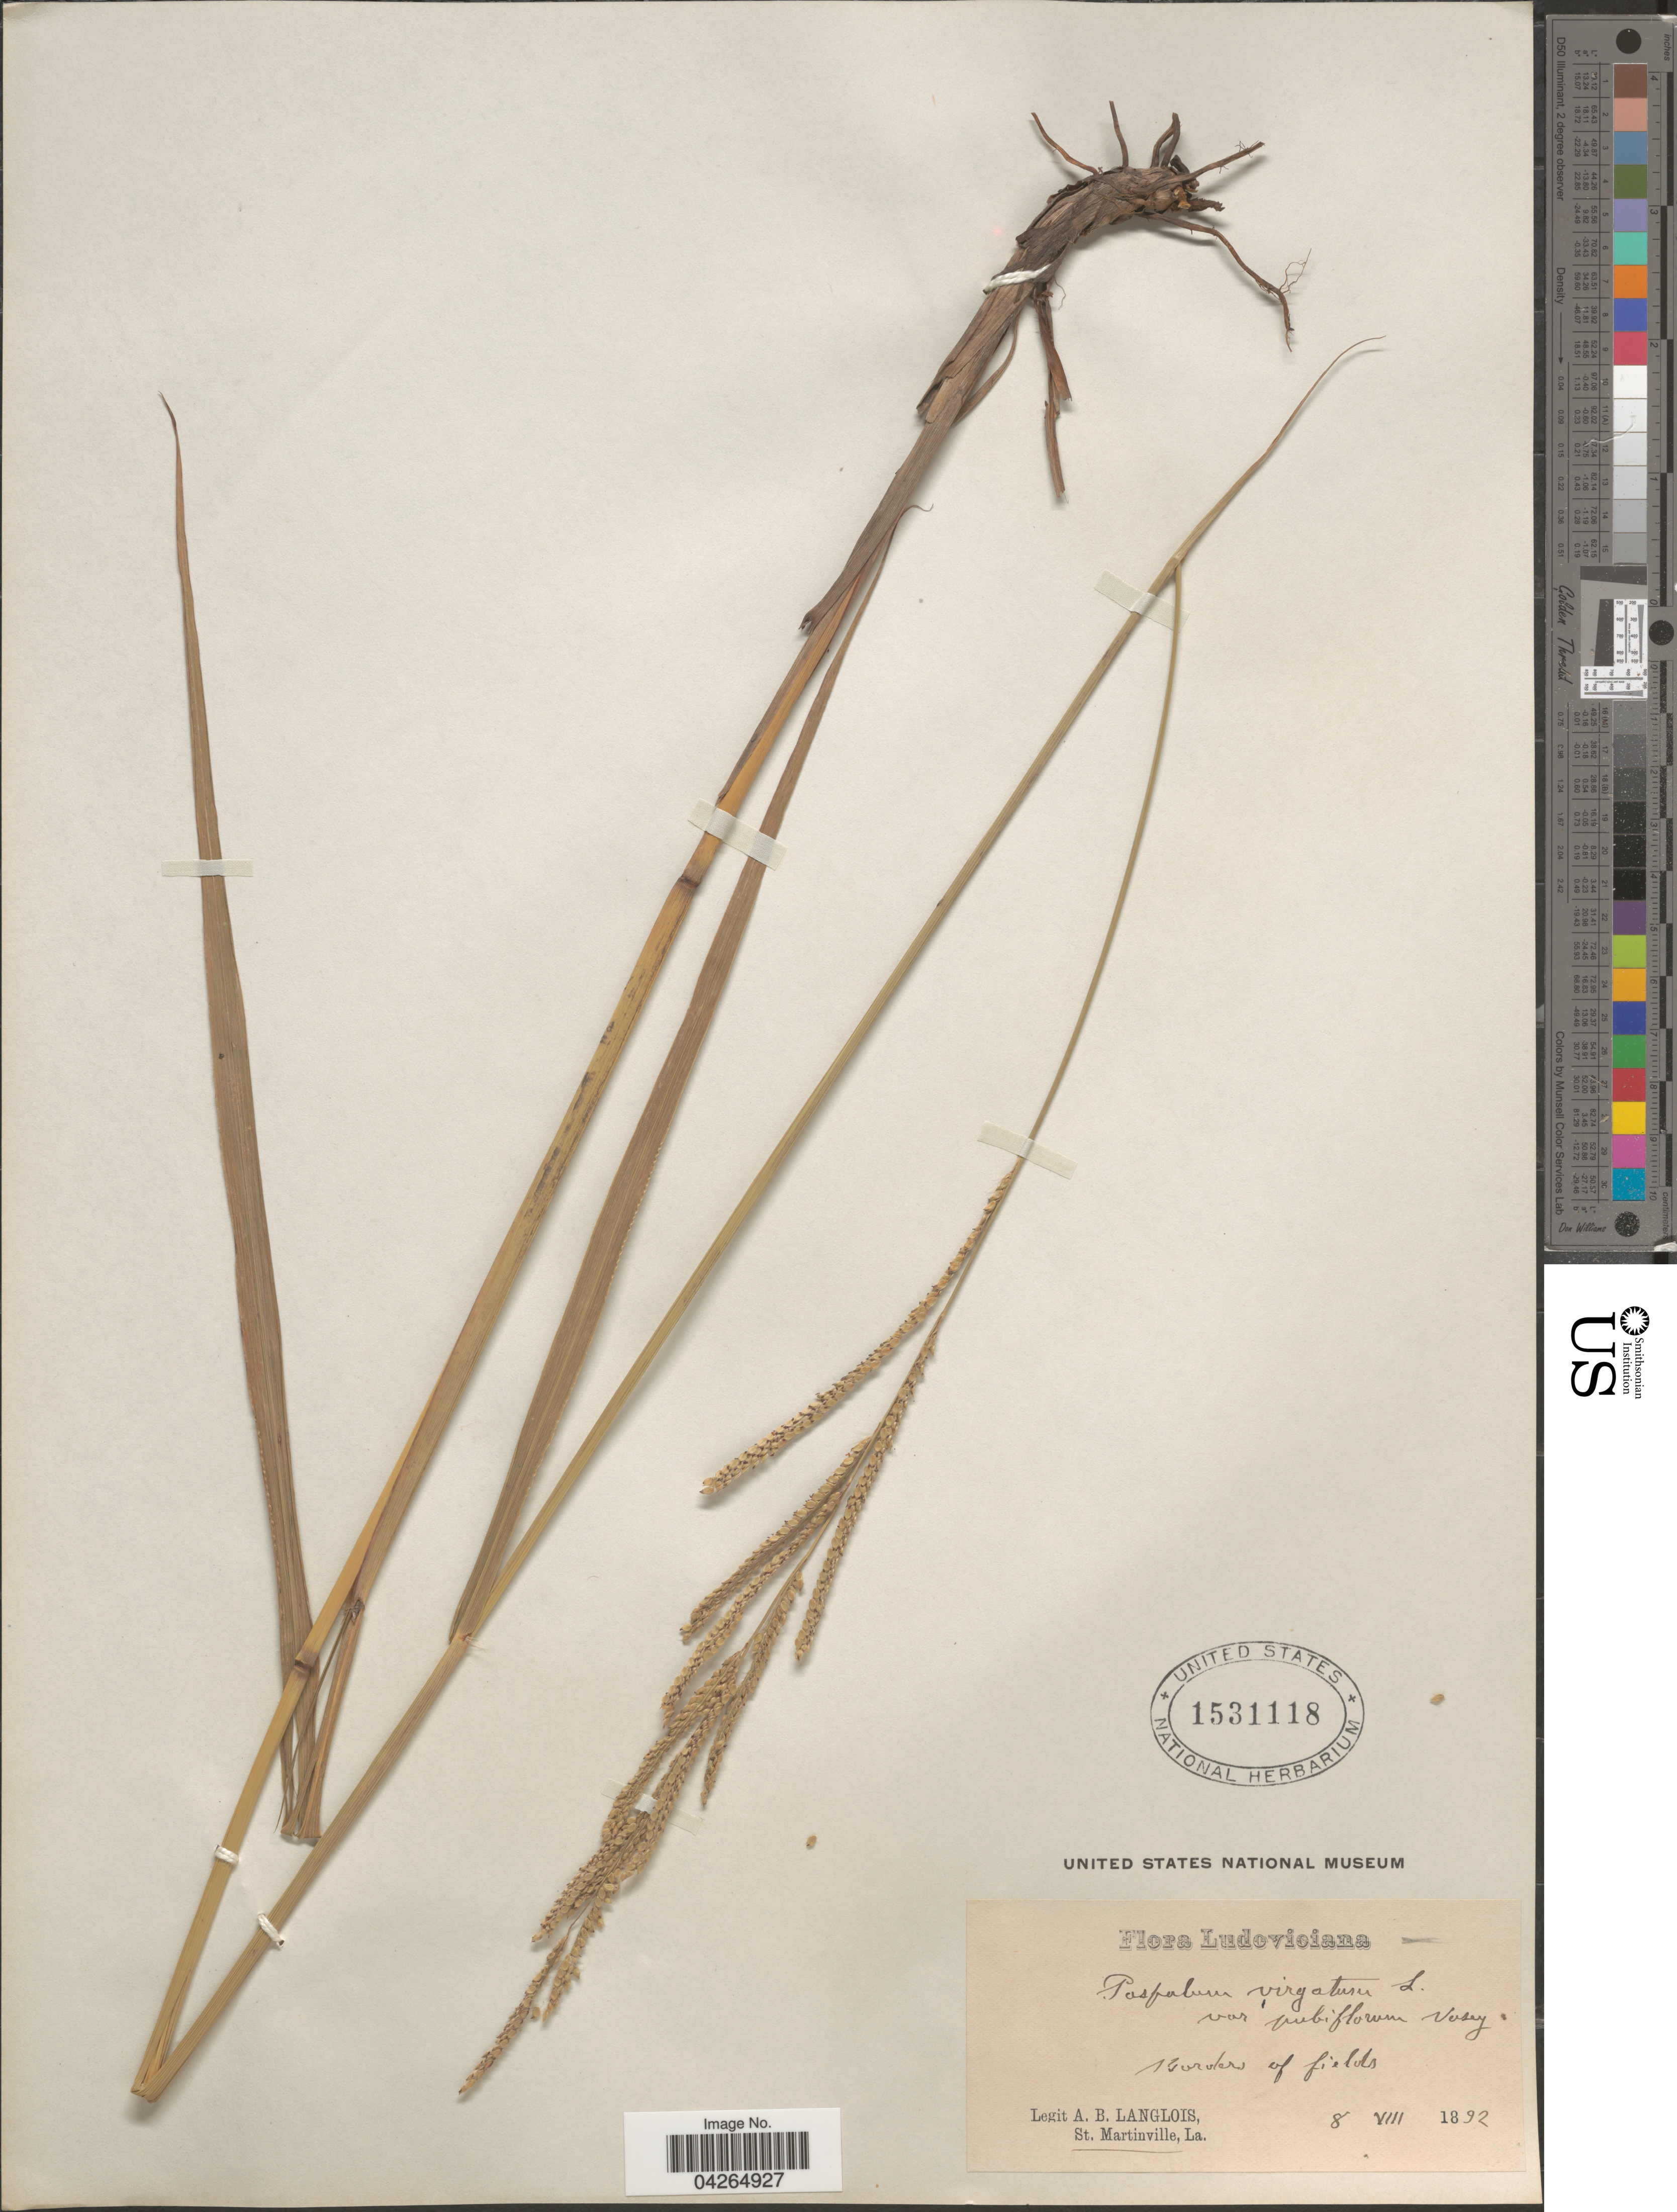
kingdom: Plantae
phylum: Tracheophyta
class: Liliopsida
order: Poales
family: Poaceae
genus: Paspalum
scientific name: Paspalum urvillei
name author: Steud.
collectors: A. Langlois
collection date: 1892-08-08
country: United States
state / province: Louisiana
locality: Ludoviciana. St. Martinville.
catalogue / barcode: US 1531118